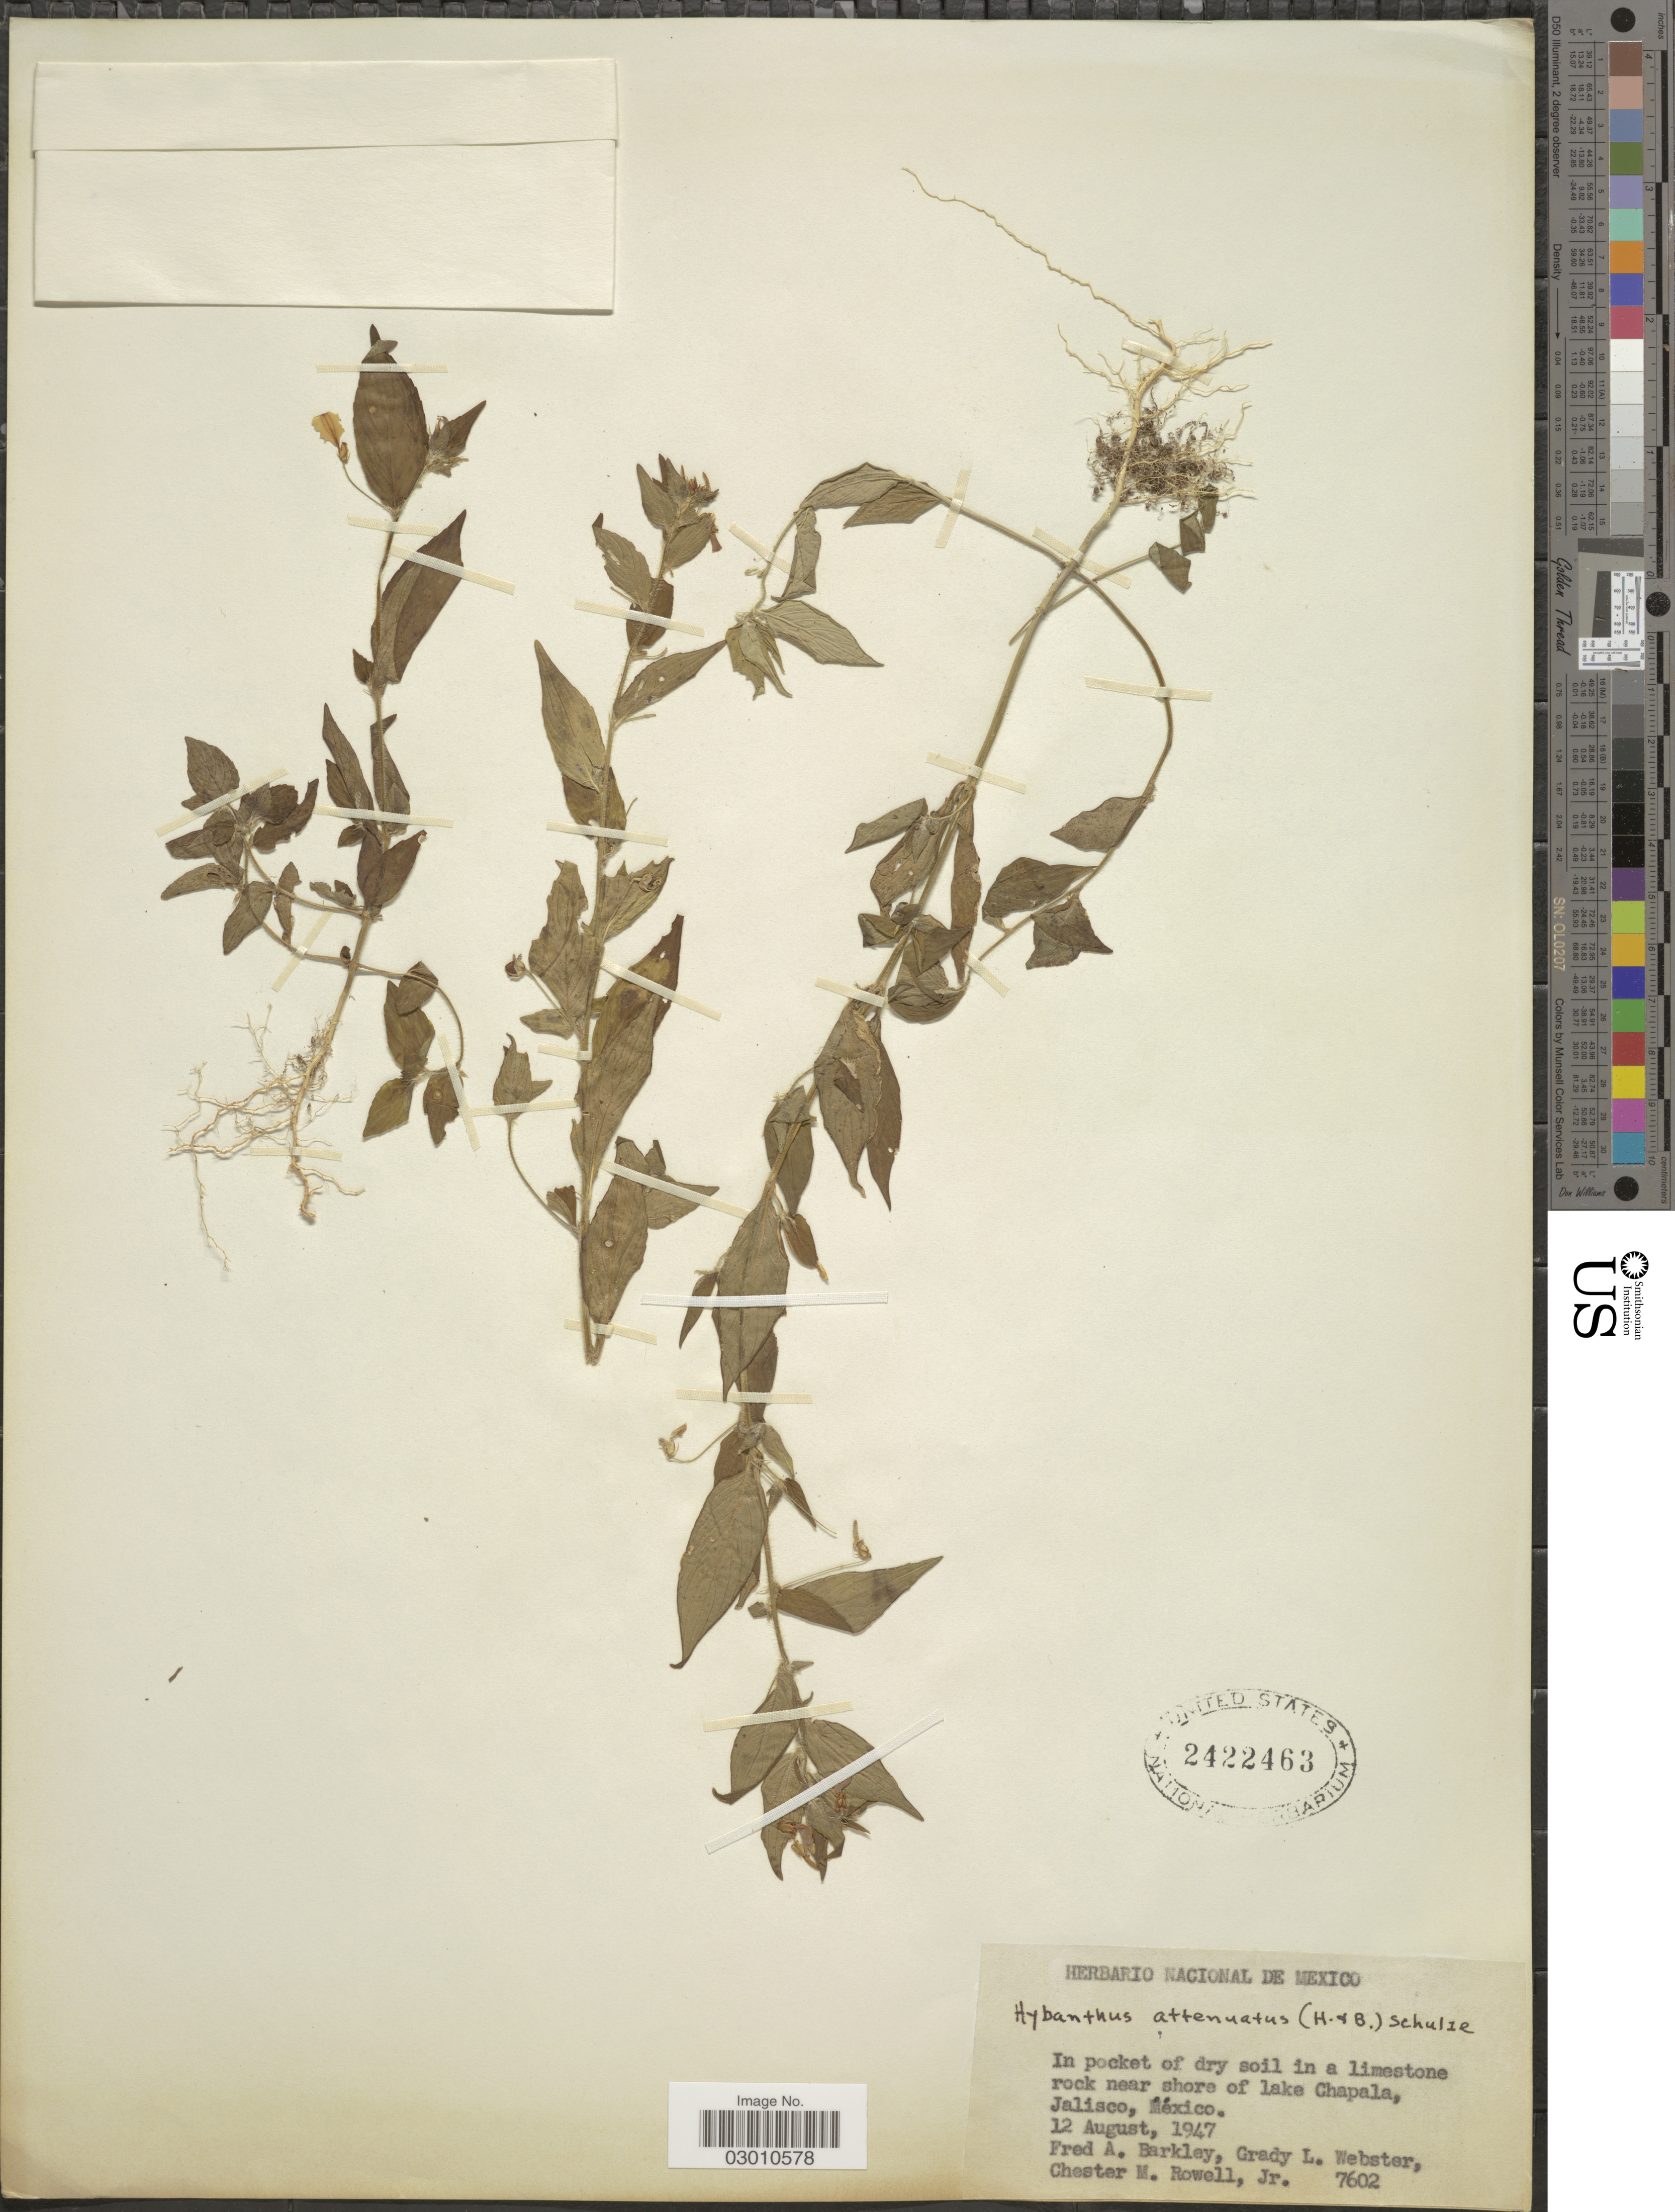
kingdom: Plantae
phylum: Tracheophyta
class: Magnoliopsida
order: Malpighiales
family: Violaceae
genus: Pombalia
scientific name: Pombalia attenuata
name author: (Humb. & Bonpl. ex Willd.) Paula-Souza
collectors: F. A. Barkley, G. L. Webster & C. M. Rowell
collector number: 7602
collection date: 1947-08-12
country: Mexico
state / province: Jalisco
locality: In pocket of dry soil in a limestone rock near shore of lake Chapala.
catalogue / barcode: US 2422463